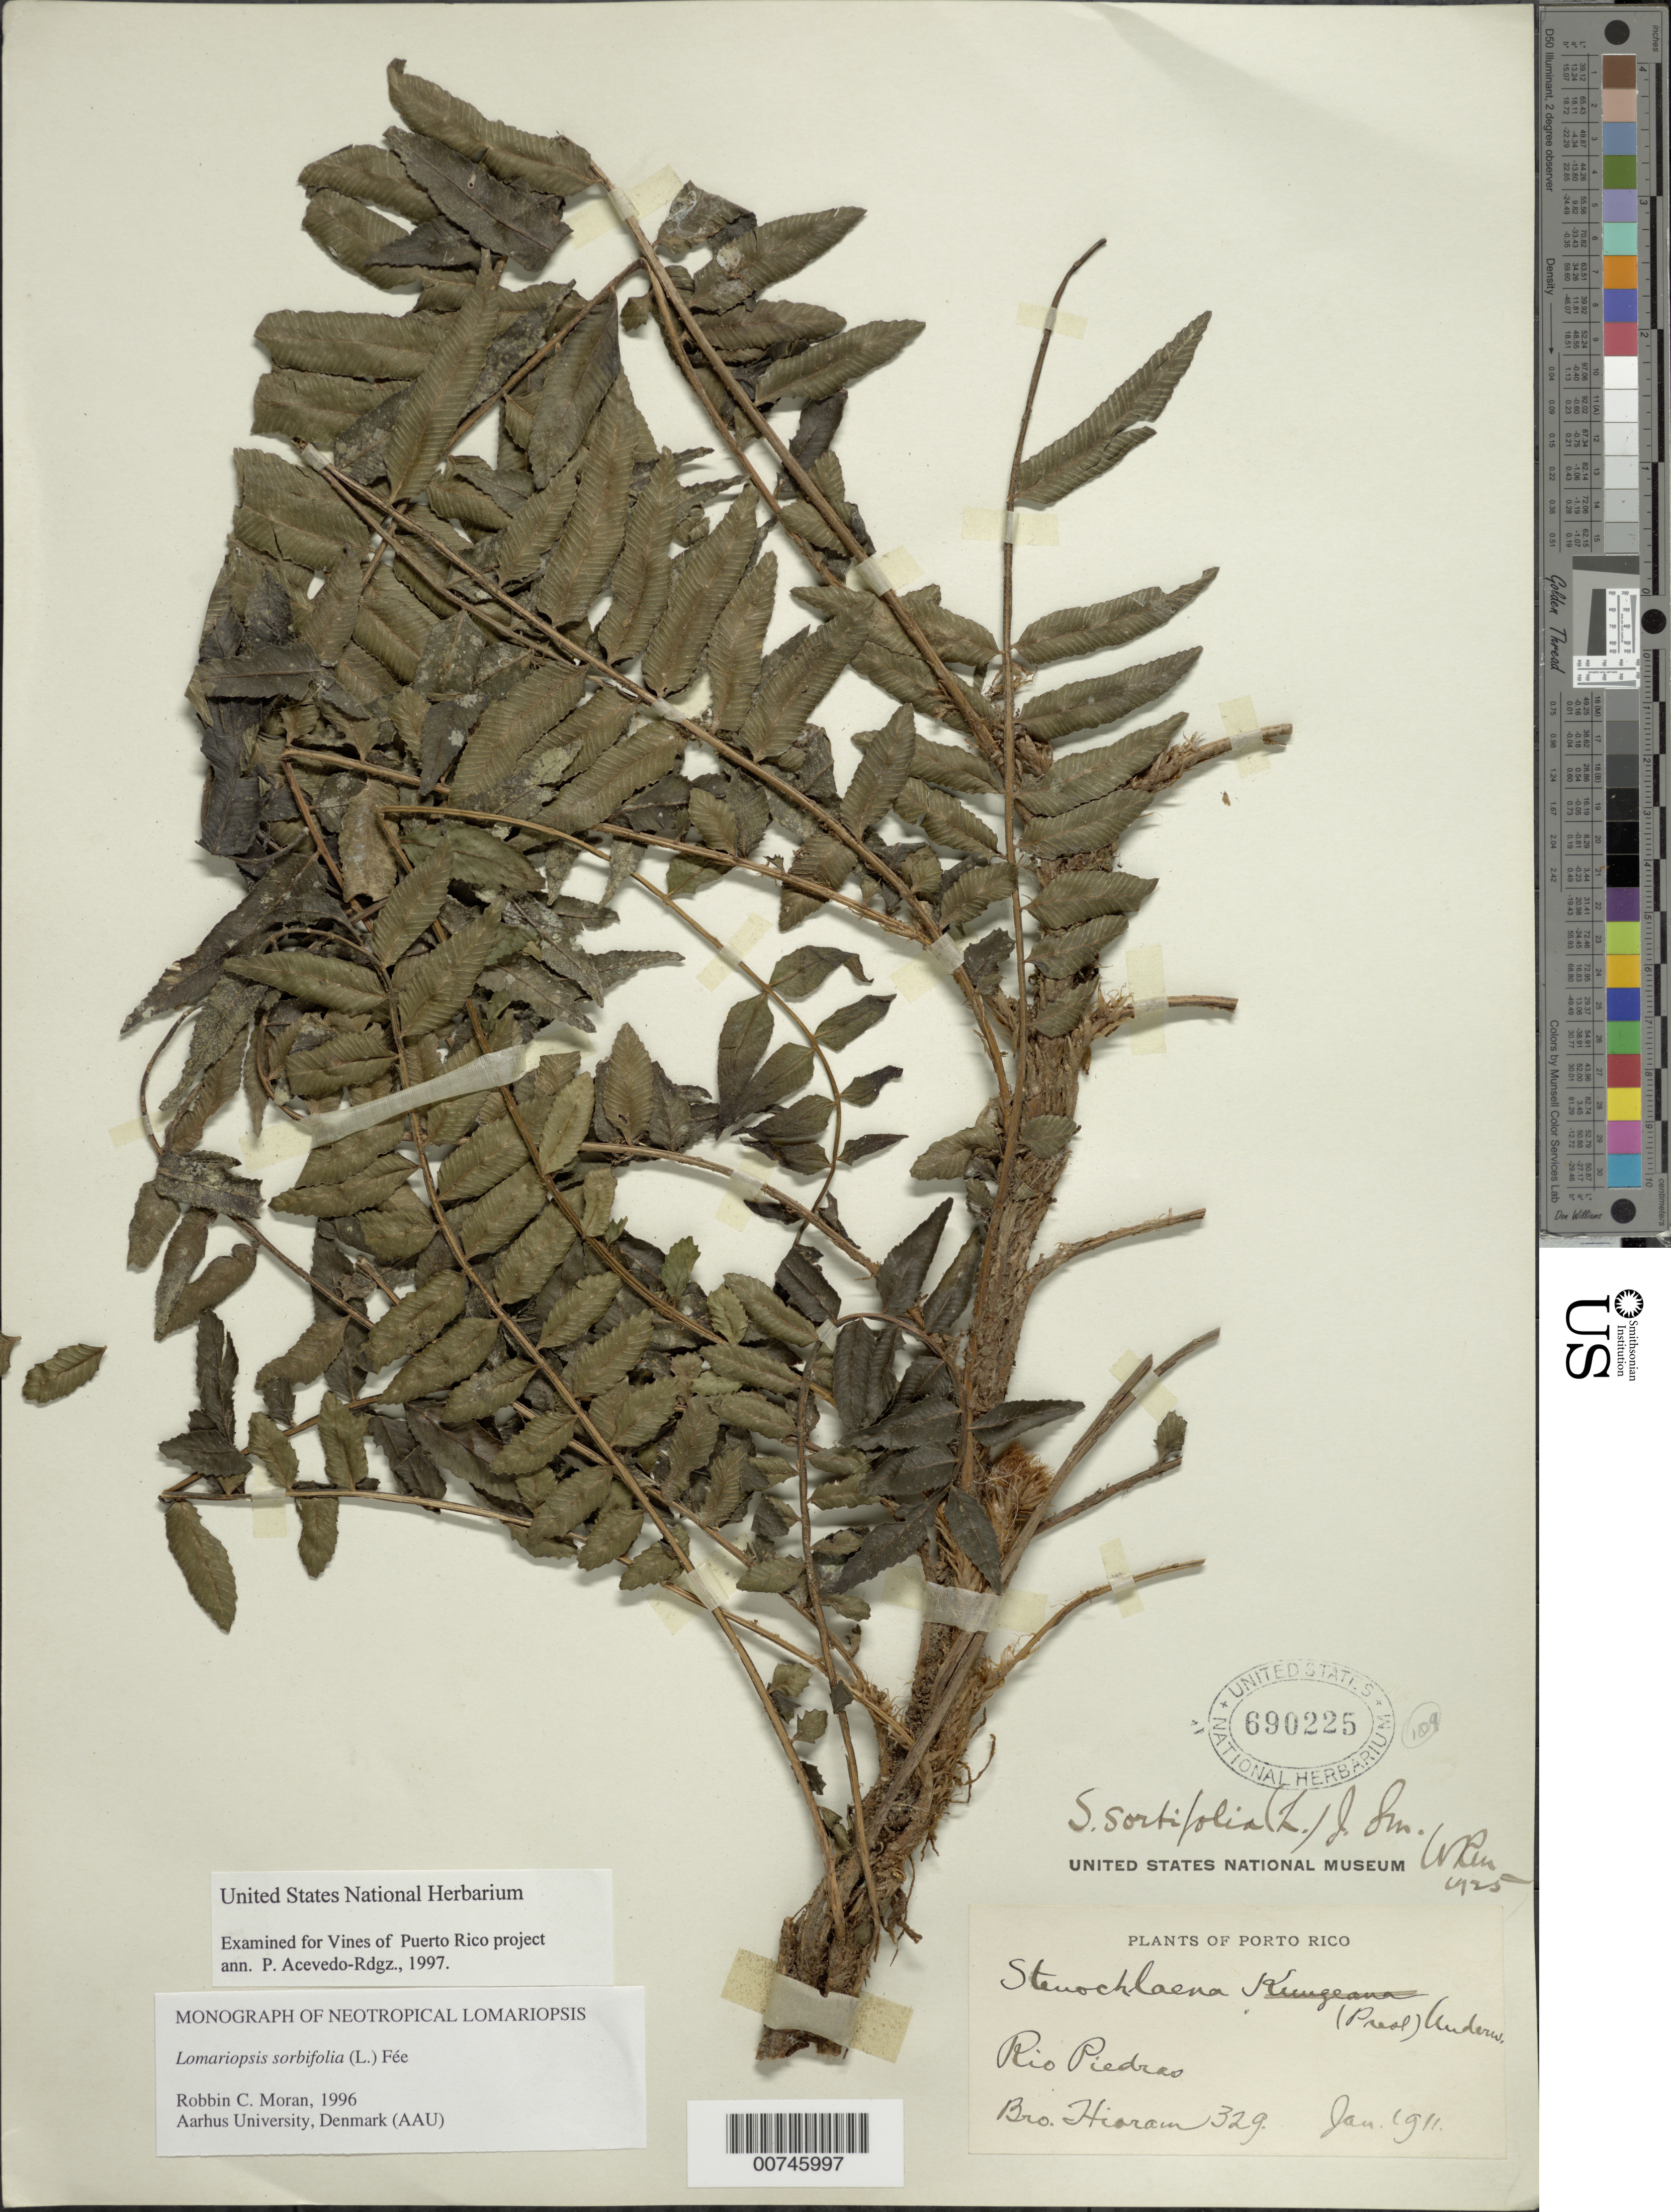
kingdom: Plantae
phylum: Tracheophyta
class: Polypodiopsida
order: Polypodiales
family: Lomariopsidaceae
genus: Lomariopsis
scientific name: Lomariopsis sorbifolia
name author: (L.) Fée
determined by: Moran, R. C.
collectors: Bro. Hioram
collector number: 329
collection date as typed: Jan 1911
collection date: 1911-01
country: Puerto Rico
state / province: San Juan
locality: Rio Piedras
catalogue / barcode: US 690225